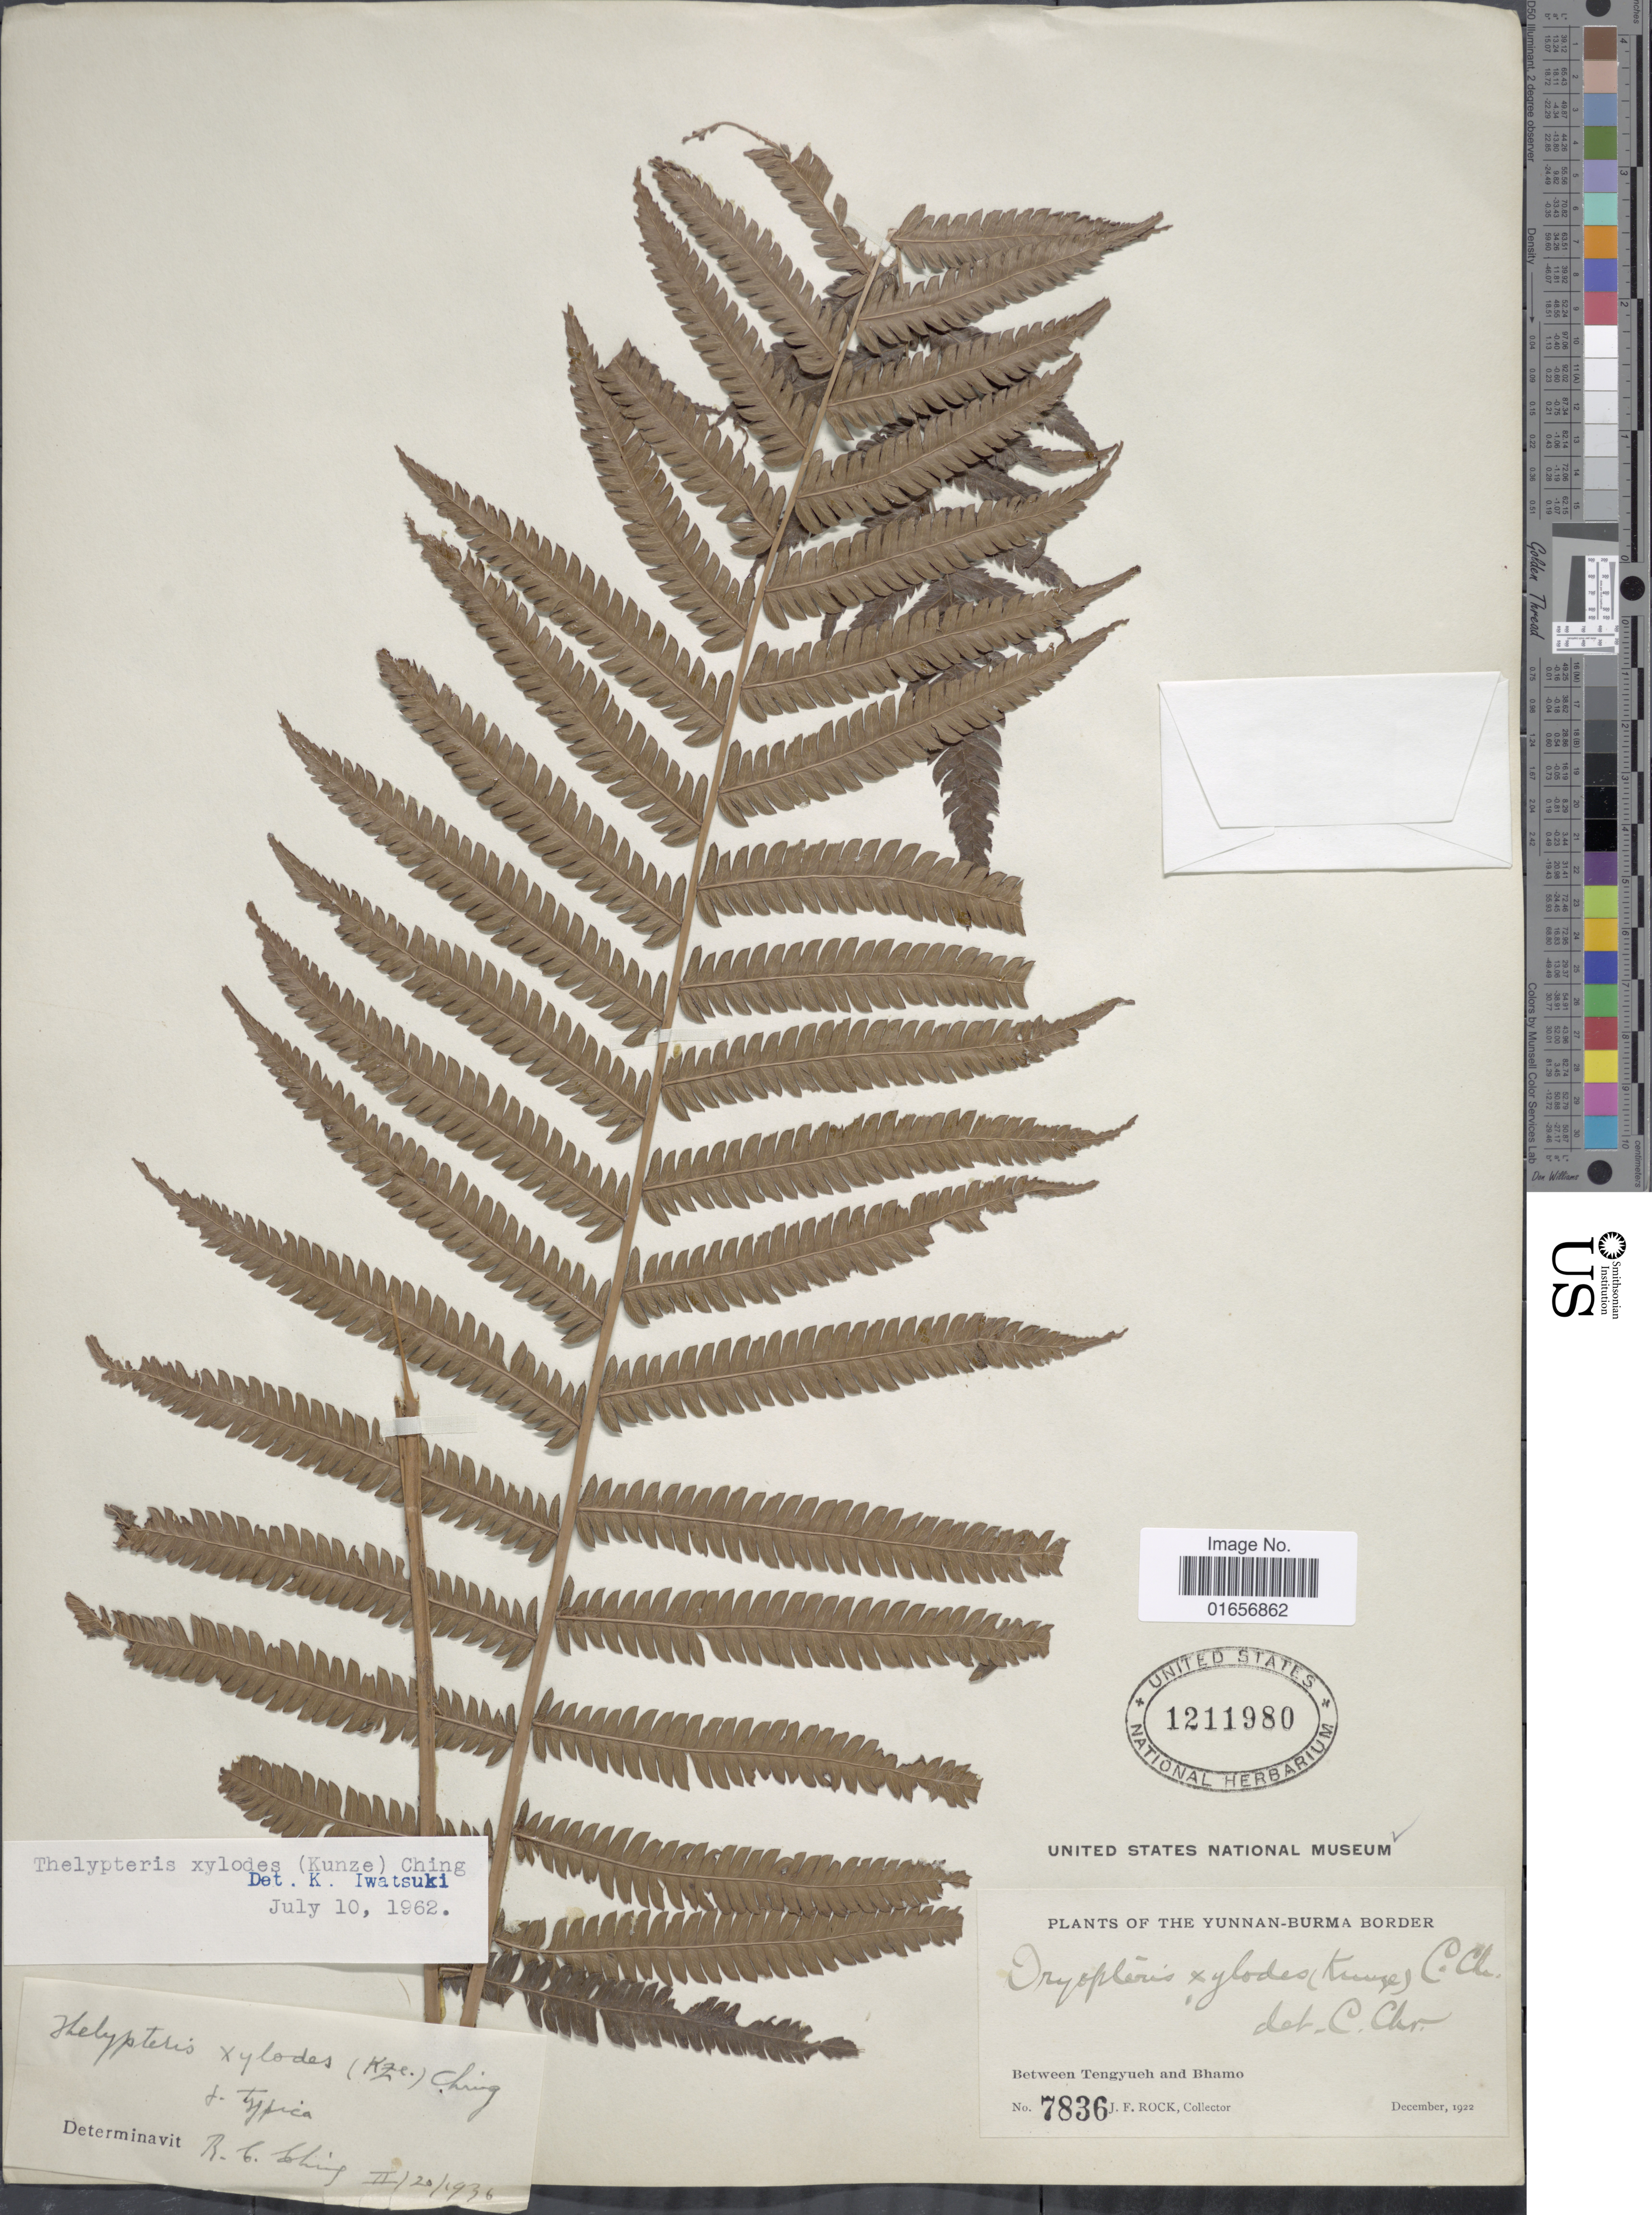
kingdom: Plantae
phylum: Tracheophyta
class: Polypodiopsida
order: Polypodiales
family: Thelypteridaceae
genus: Pseudocyclosorus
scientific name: Pseudocyclosorus tylodes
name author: (Kunze) Ching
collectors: J. Rock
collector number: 7836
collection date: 1922-12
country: China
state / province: Yunnan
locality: Yunnan- Burma Border, between Tengyueh and Bhamo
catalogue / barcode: US 1211980